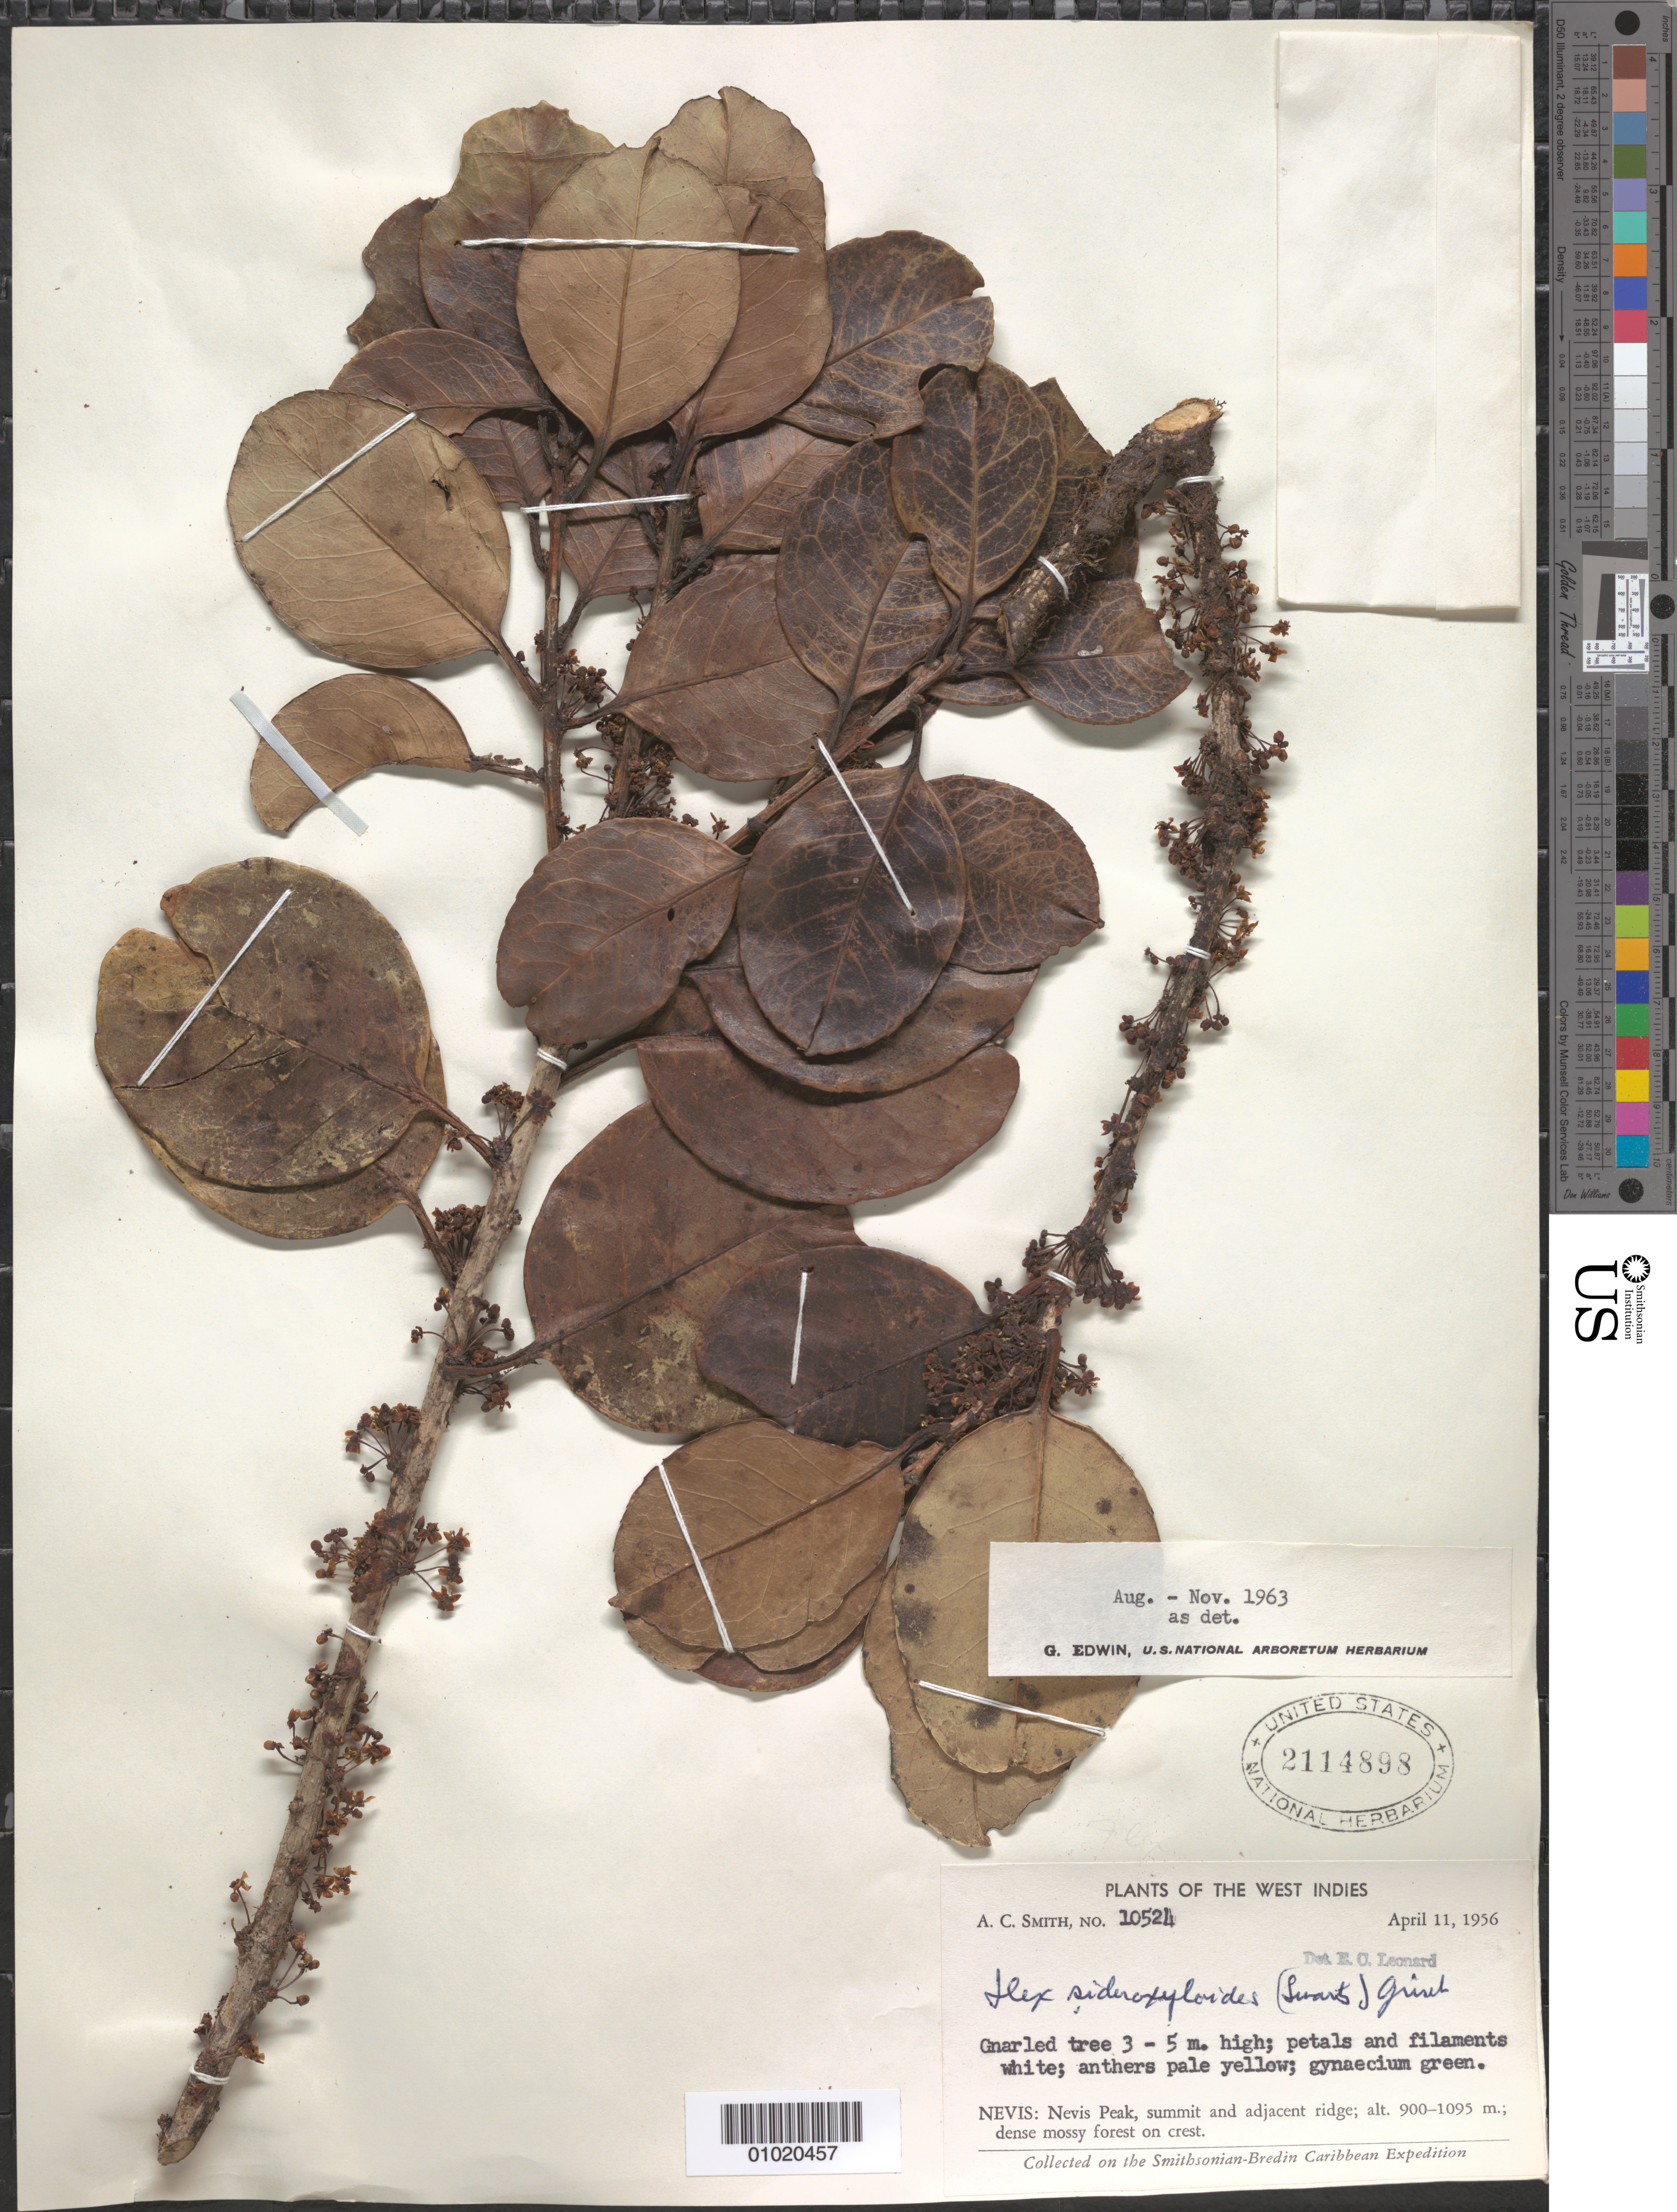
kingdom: Plantae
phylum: Tracheophyta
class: Magnoliopsida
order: Aquifoliales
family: Aquifoliaceae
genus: Ilex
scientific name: Ilex sideroxyloides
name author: (Sw.) Griseb.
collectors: A. C. Smith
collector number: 10524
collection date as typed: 11 Apr 1956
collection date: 1956-04-11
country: St. Christopher-Nevis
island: Nevis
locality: Nevis: Nevis Peak, summit and adjacent ridge. Dense mossy forest on crest.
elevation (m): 900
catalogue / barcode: US 2114898